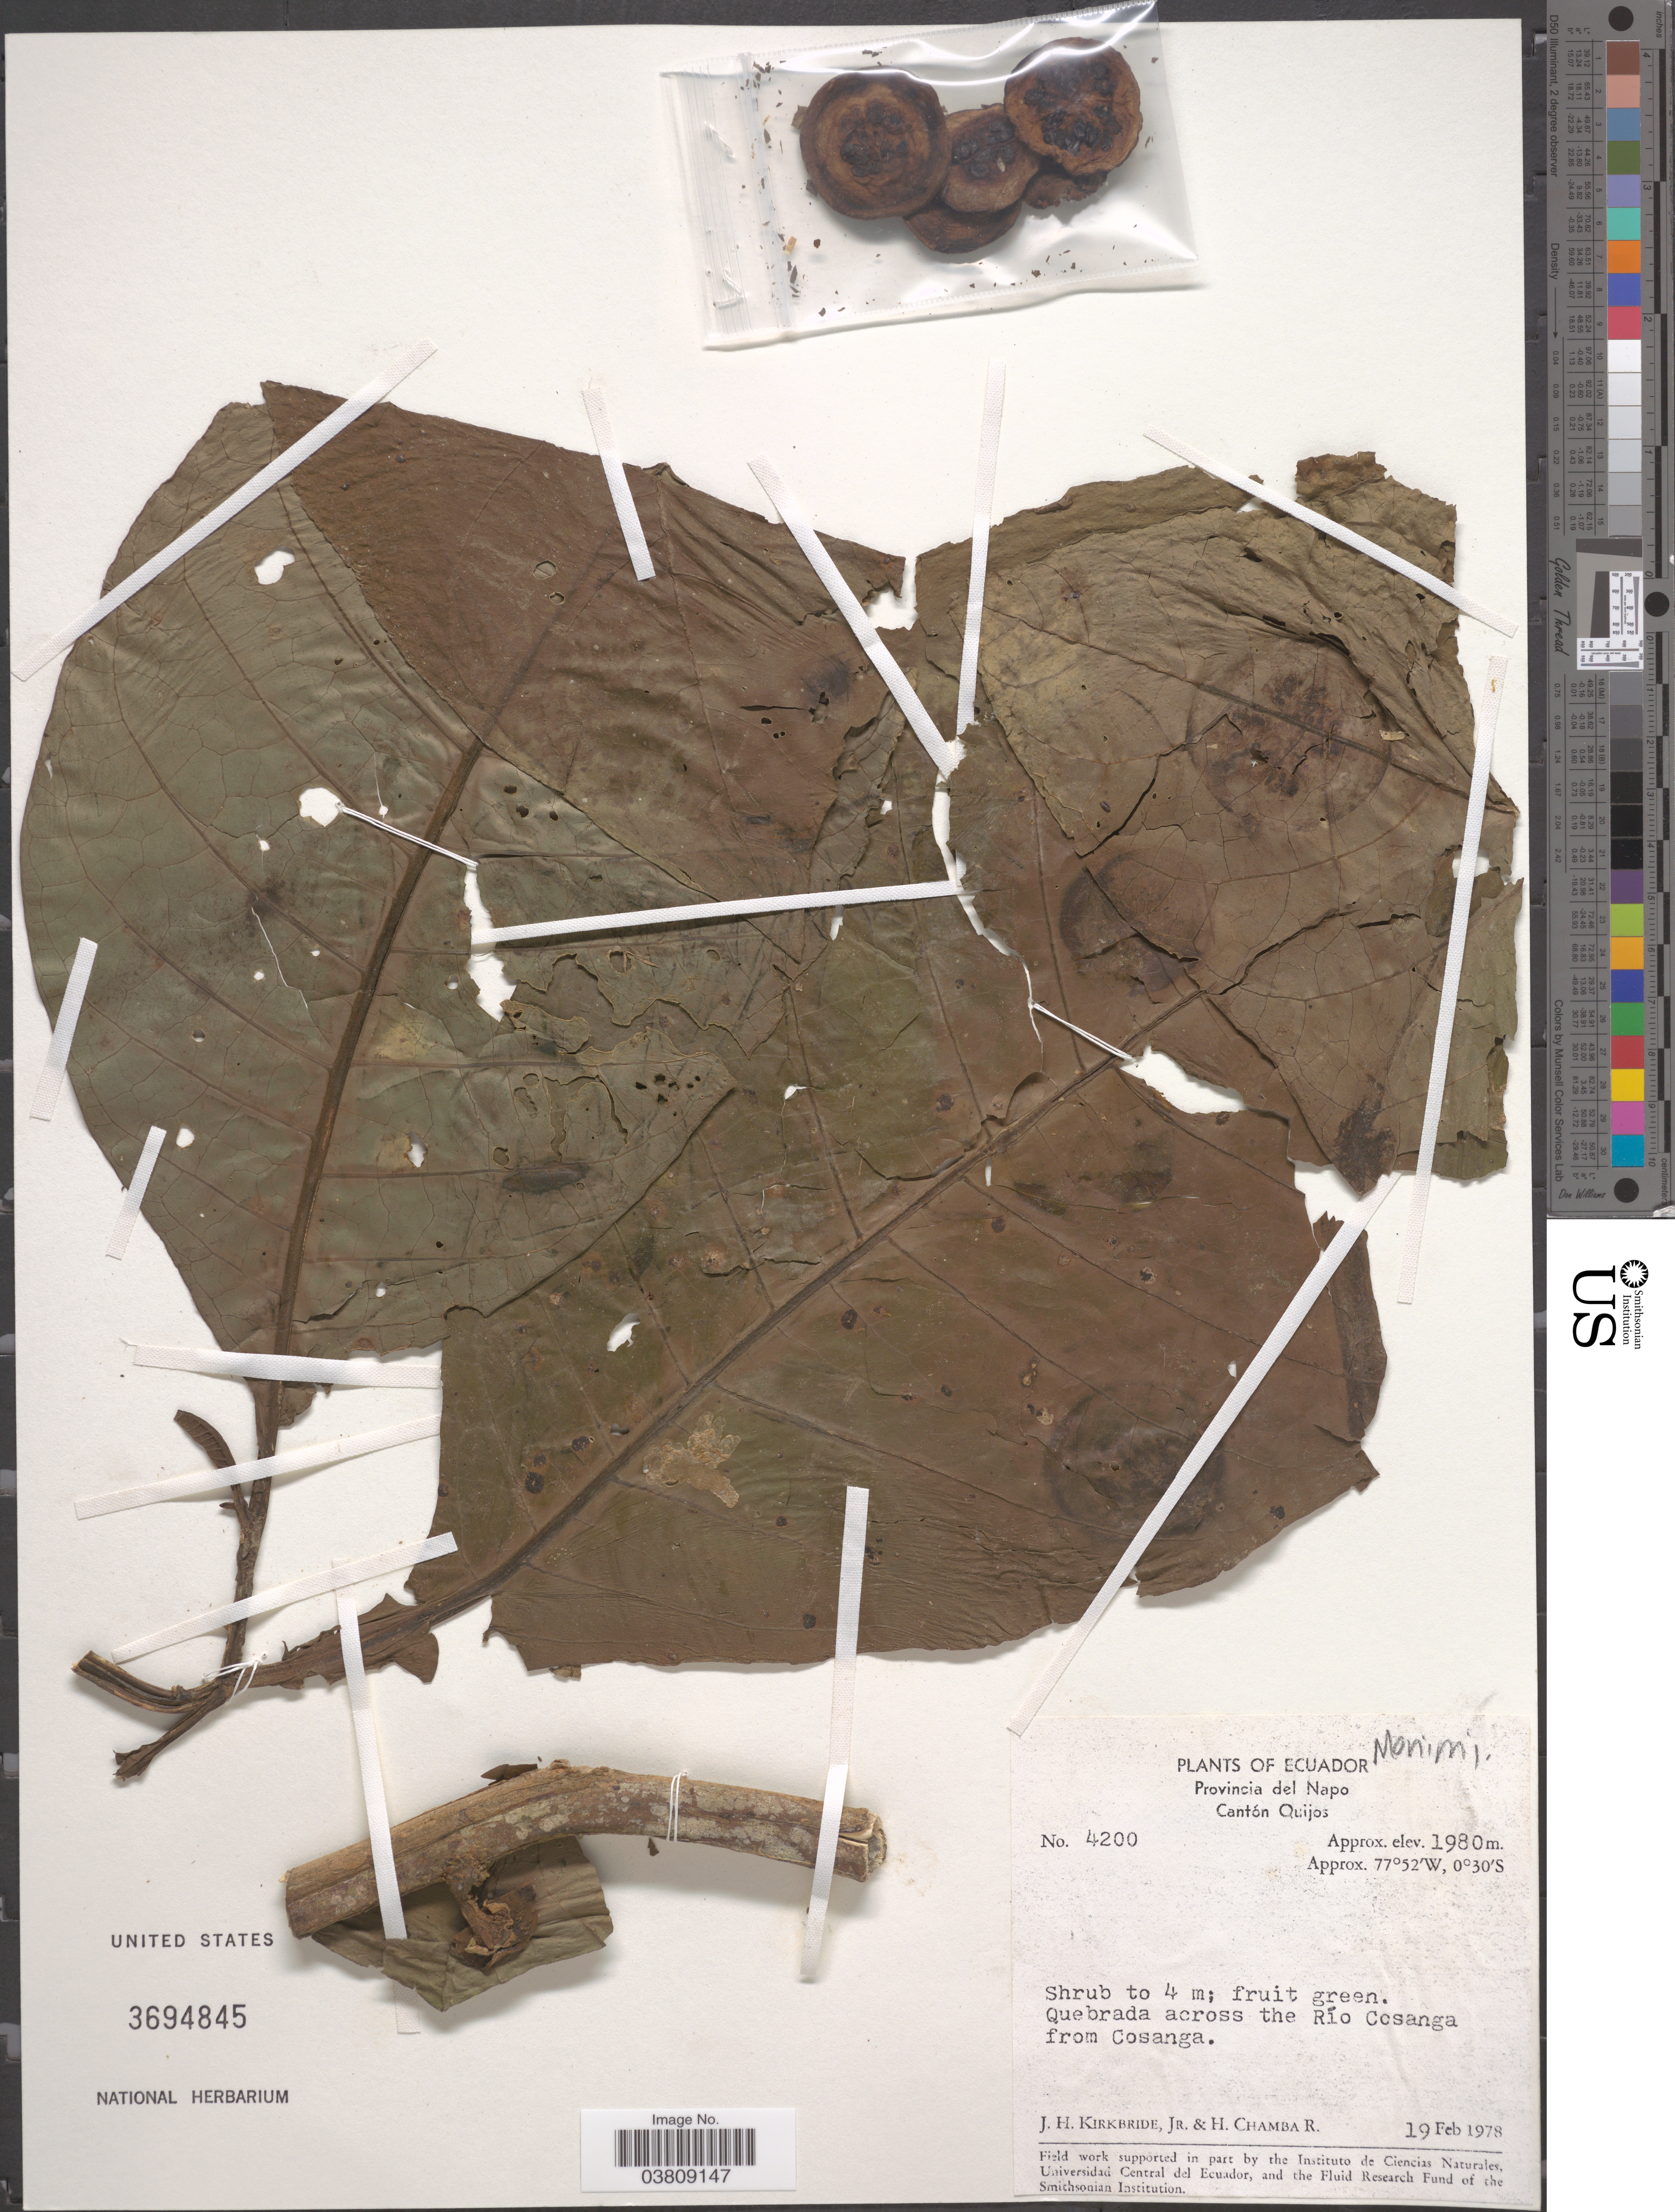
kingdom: Plantae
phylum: Tracheophyta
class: Magnoliopsida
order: Laurales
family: Monimiaceae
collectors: J. H. Kirkbride & H. Chamba R.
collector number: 4200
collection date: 1978-02-19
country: Ecuador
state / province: Napo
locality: Cantón Quijos. Quebrada across the Río Cosanga from Cosanga.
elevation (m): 1980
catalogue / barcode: US 3694845